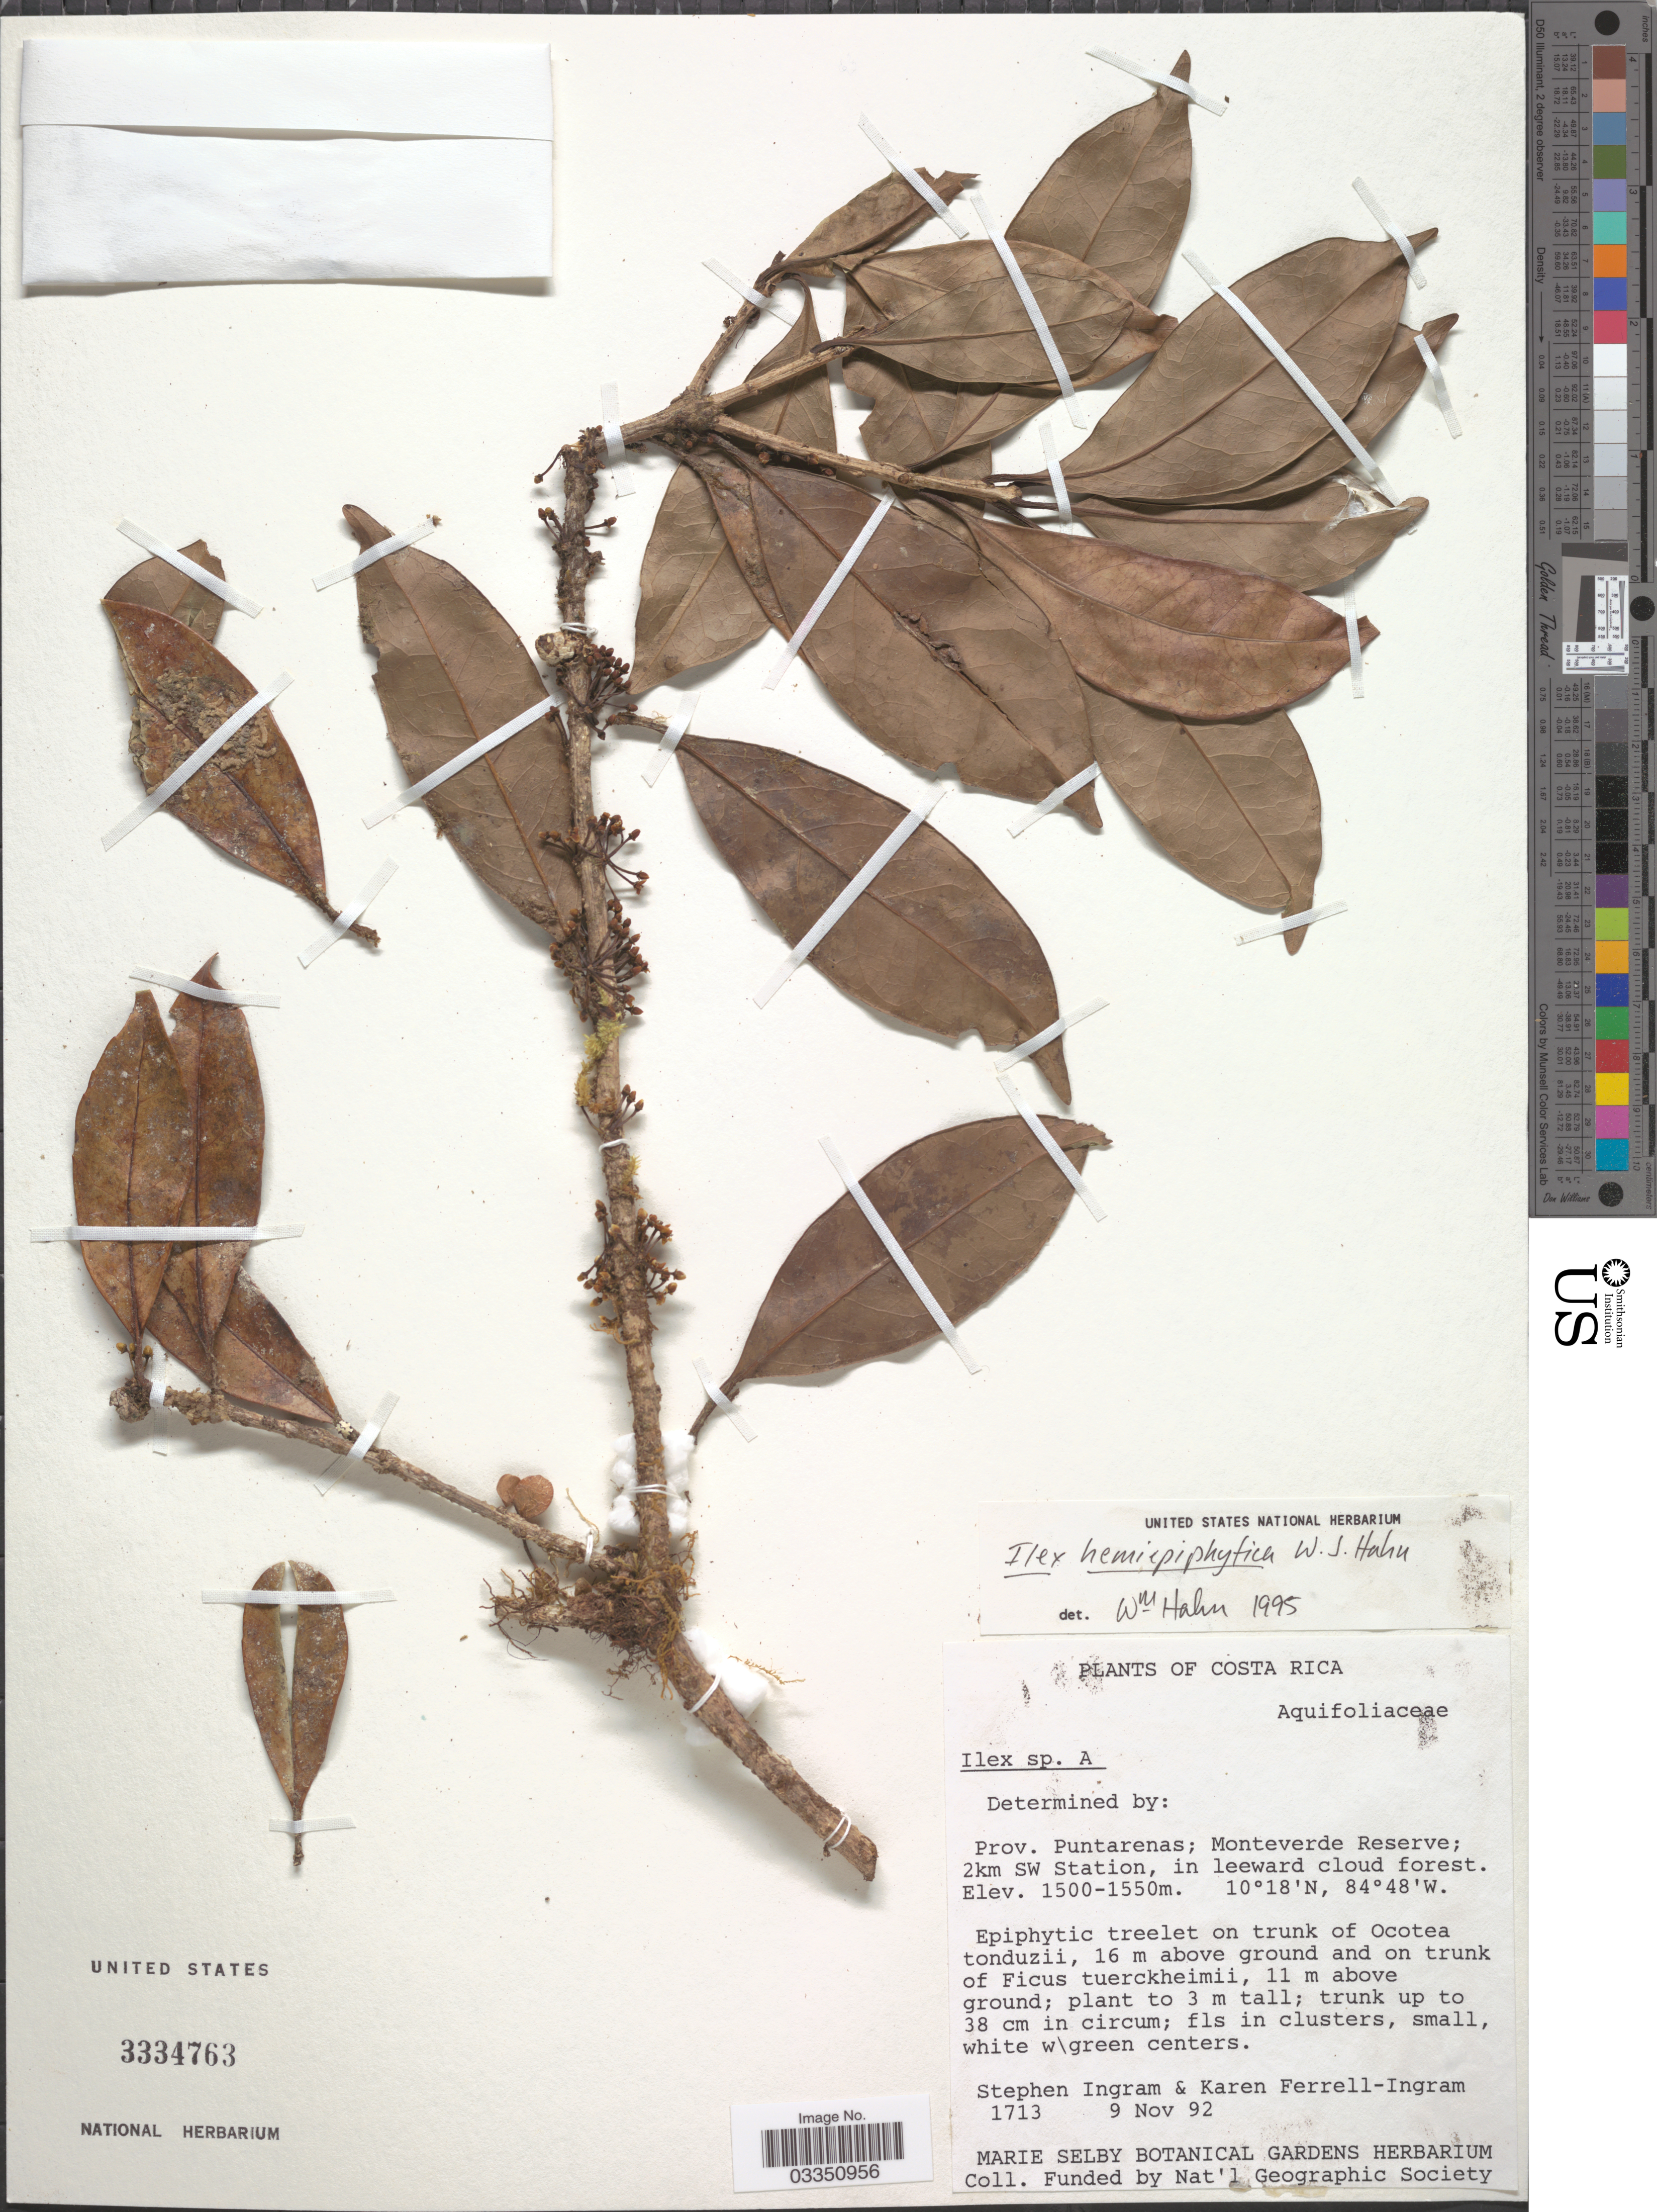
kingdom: Plantae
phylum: Tracheophyta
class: Magnoliopsida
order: Aquifoliales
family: Aquifoliaceae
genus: Ilex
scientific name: Ilex hemiepiphytica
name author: W.J. Hahn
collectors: S. Ingram & K. Ferrell-Ingram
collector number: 1713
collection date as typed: Transcribed d/m/y: 9/11/92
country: Costa Rica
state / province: Puntarenas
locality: Monteverde Reserve; 2km SW Station.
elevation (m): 1500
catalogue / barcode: US 3334763